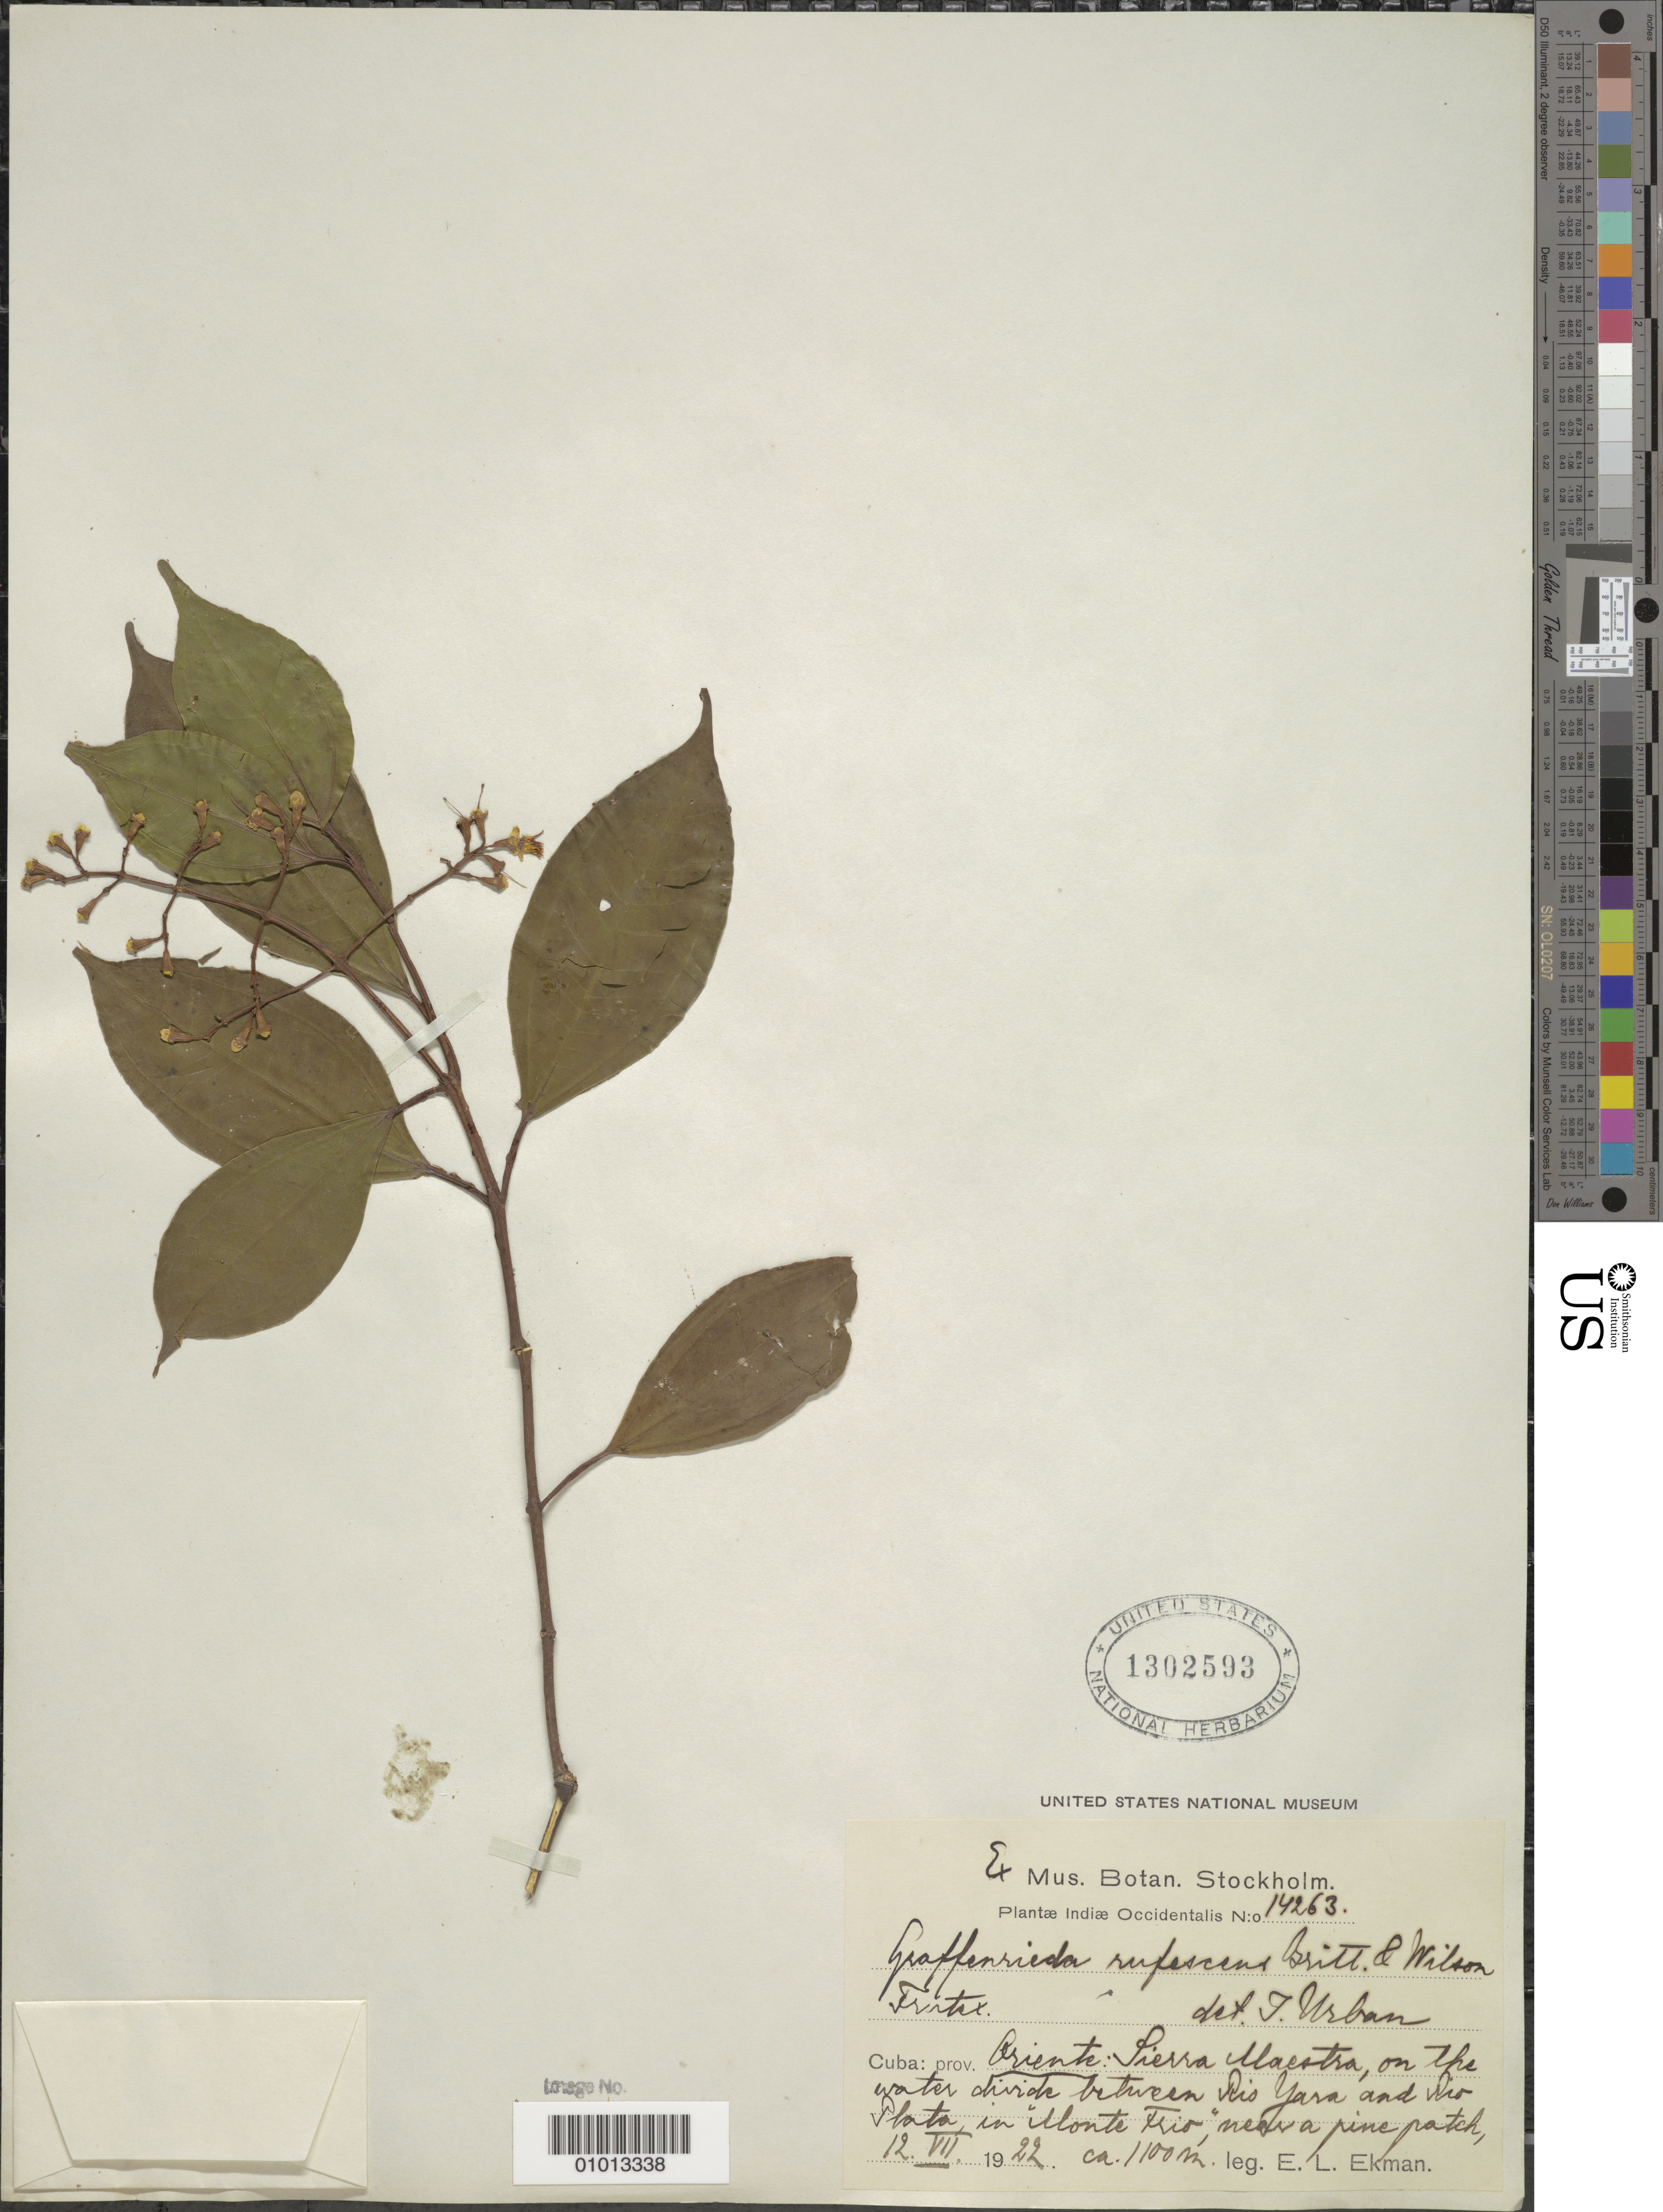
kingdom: Plantae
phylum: Tracheophyta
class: Magnoliopsida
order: Myrtales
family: Melastomataceae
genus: Graffenrieda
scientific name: Graffenrieda rufescens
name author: Britton & P. Wilson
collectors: E. L. Ekman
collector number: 14263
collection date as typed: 12 Jul 1922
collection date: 1922-07-12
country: Cuba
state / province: Oriente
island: Cuba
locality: Sierra Maestra, on the water divide between Río Yara and Río Plata in Monte Trio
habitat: Near a pine patch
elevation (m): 1100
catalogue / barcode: US 1302593